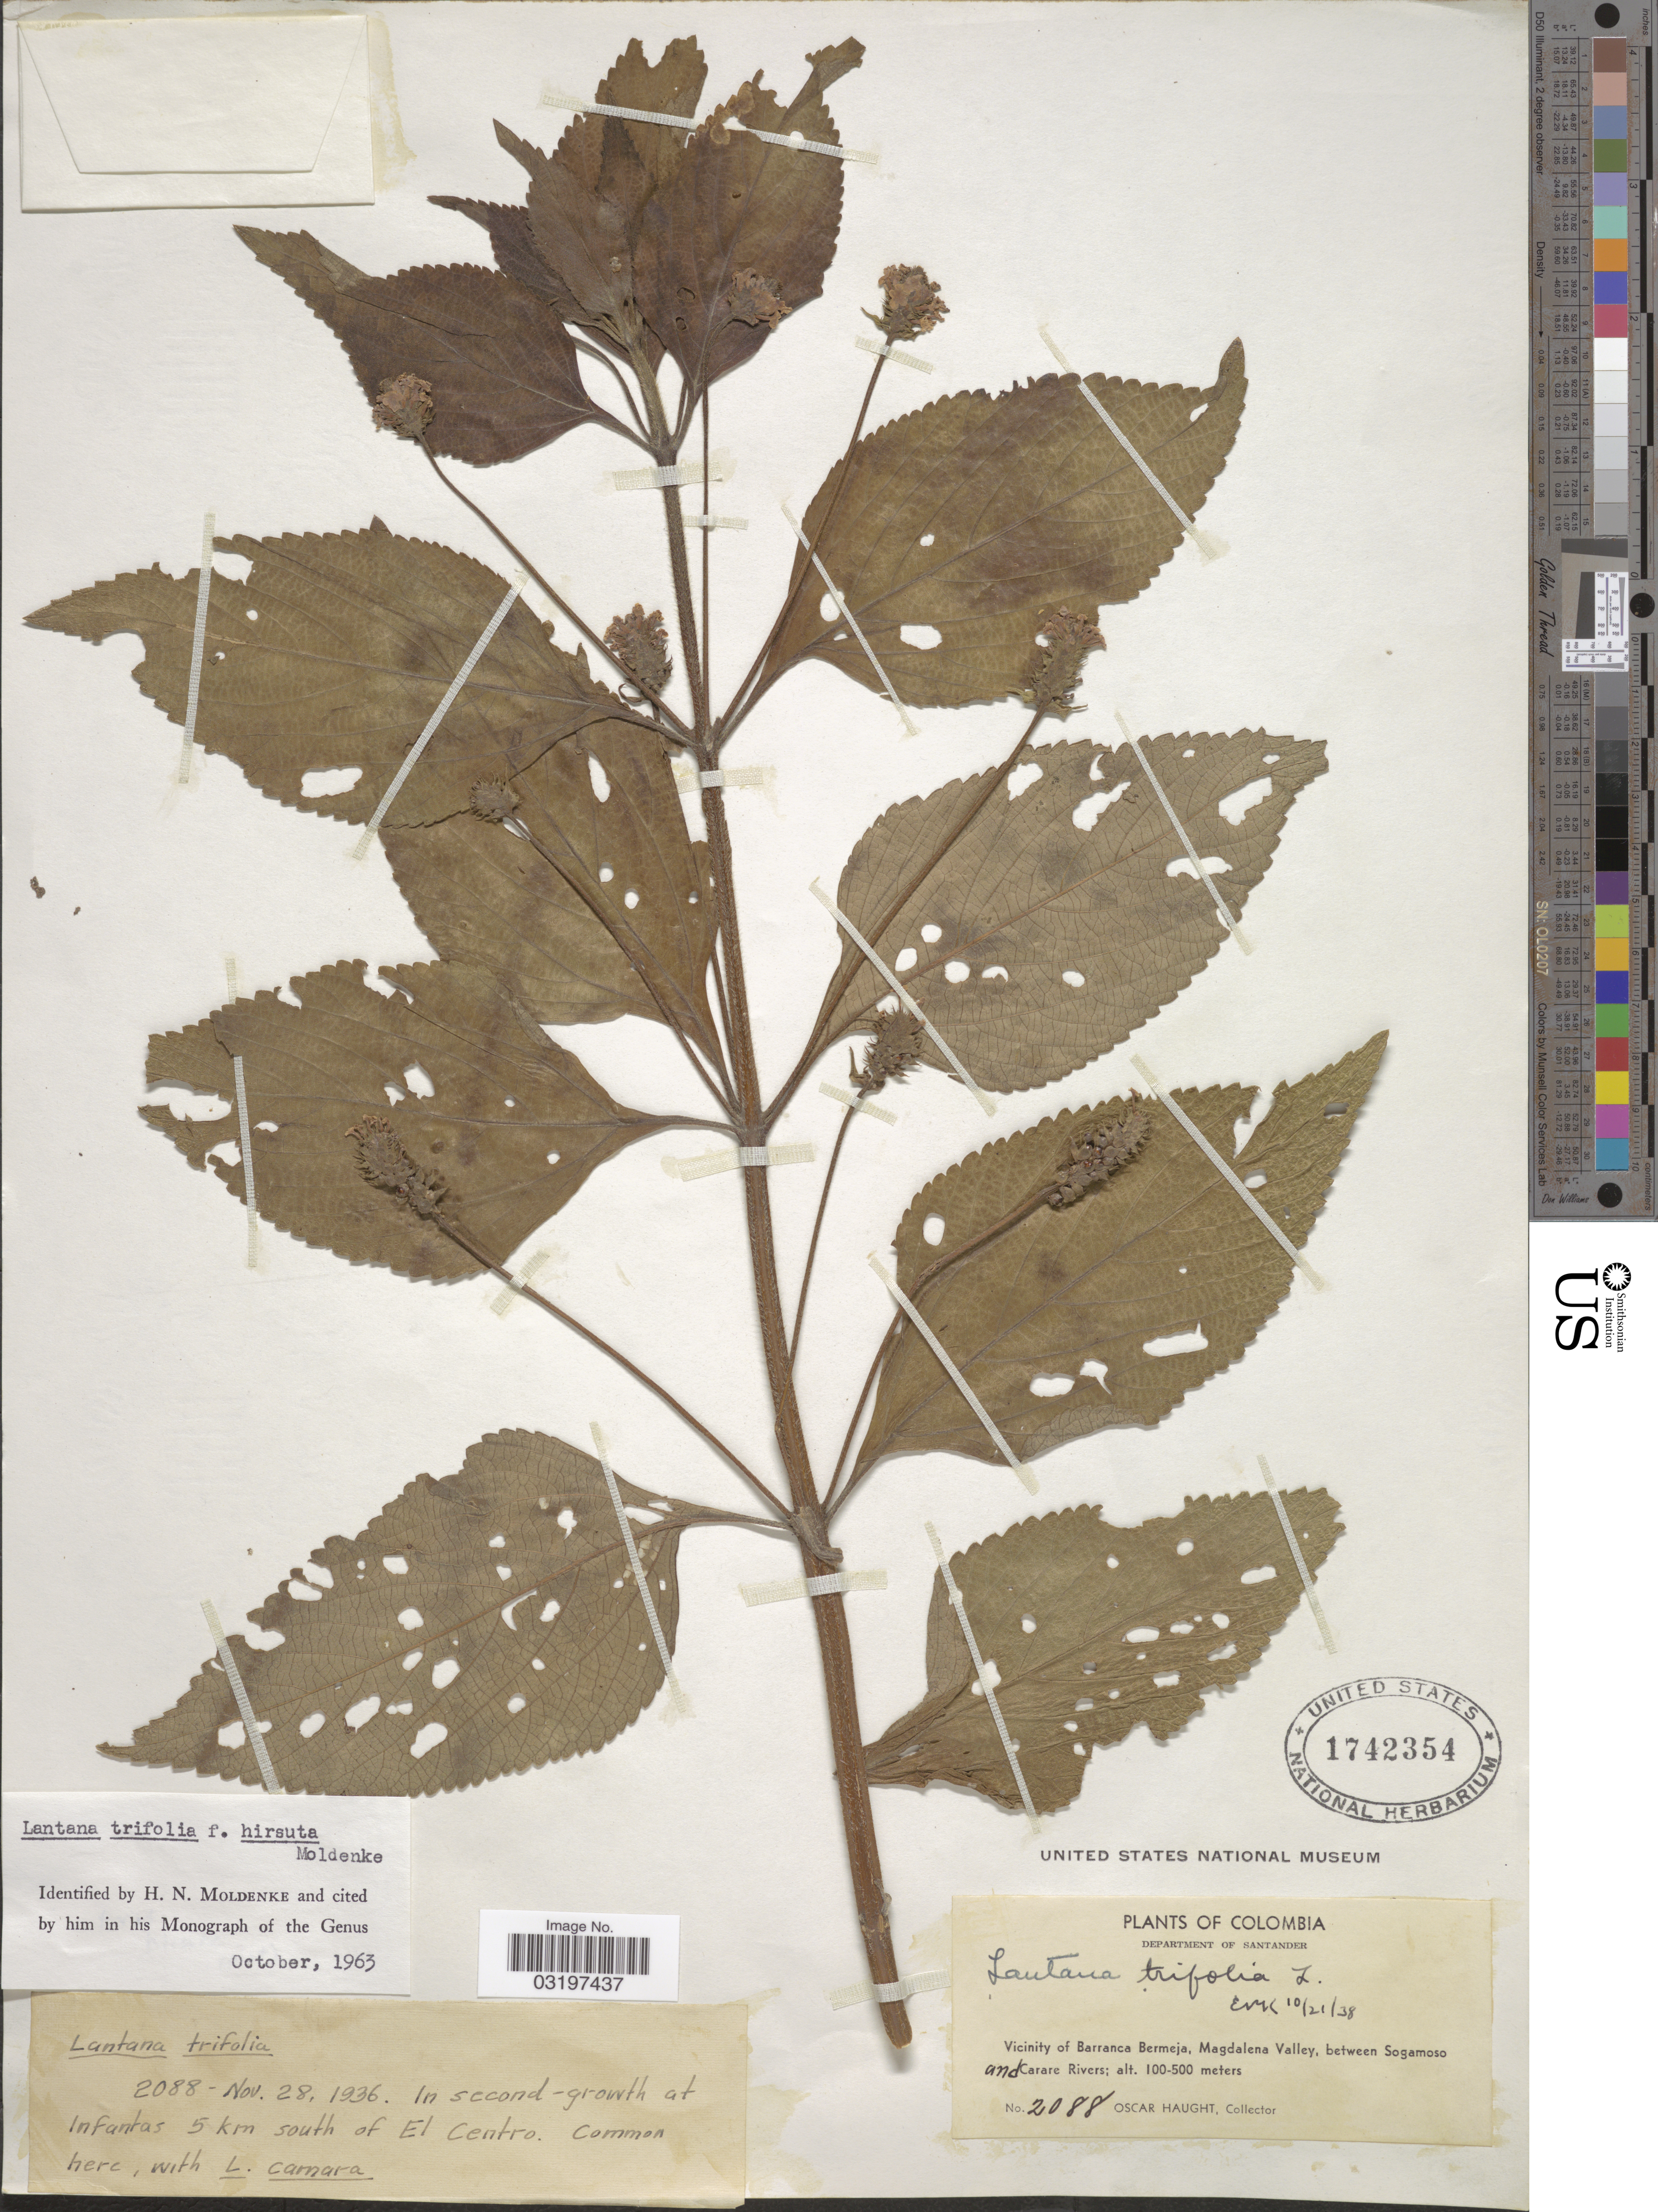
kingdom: Plantae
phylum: Tracheophyta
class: Magnoliopsida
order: Lamiales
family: Verbenaceae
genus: Lantana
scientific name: Lantana trifolia f. hirsuta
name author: Moldenke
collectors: O. Haught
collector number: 2088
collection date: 1936-11-28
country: Colombia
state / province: Santander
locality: Department of Santander. Vicinity of Barranca Bermeja, Magdalena Valley, between Sogamoso and Carare Rivers. Infantas 5 km south of El Centro.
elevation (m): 100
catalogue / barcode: US 1742354